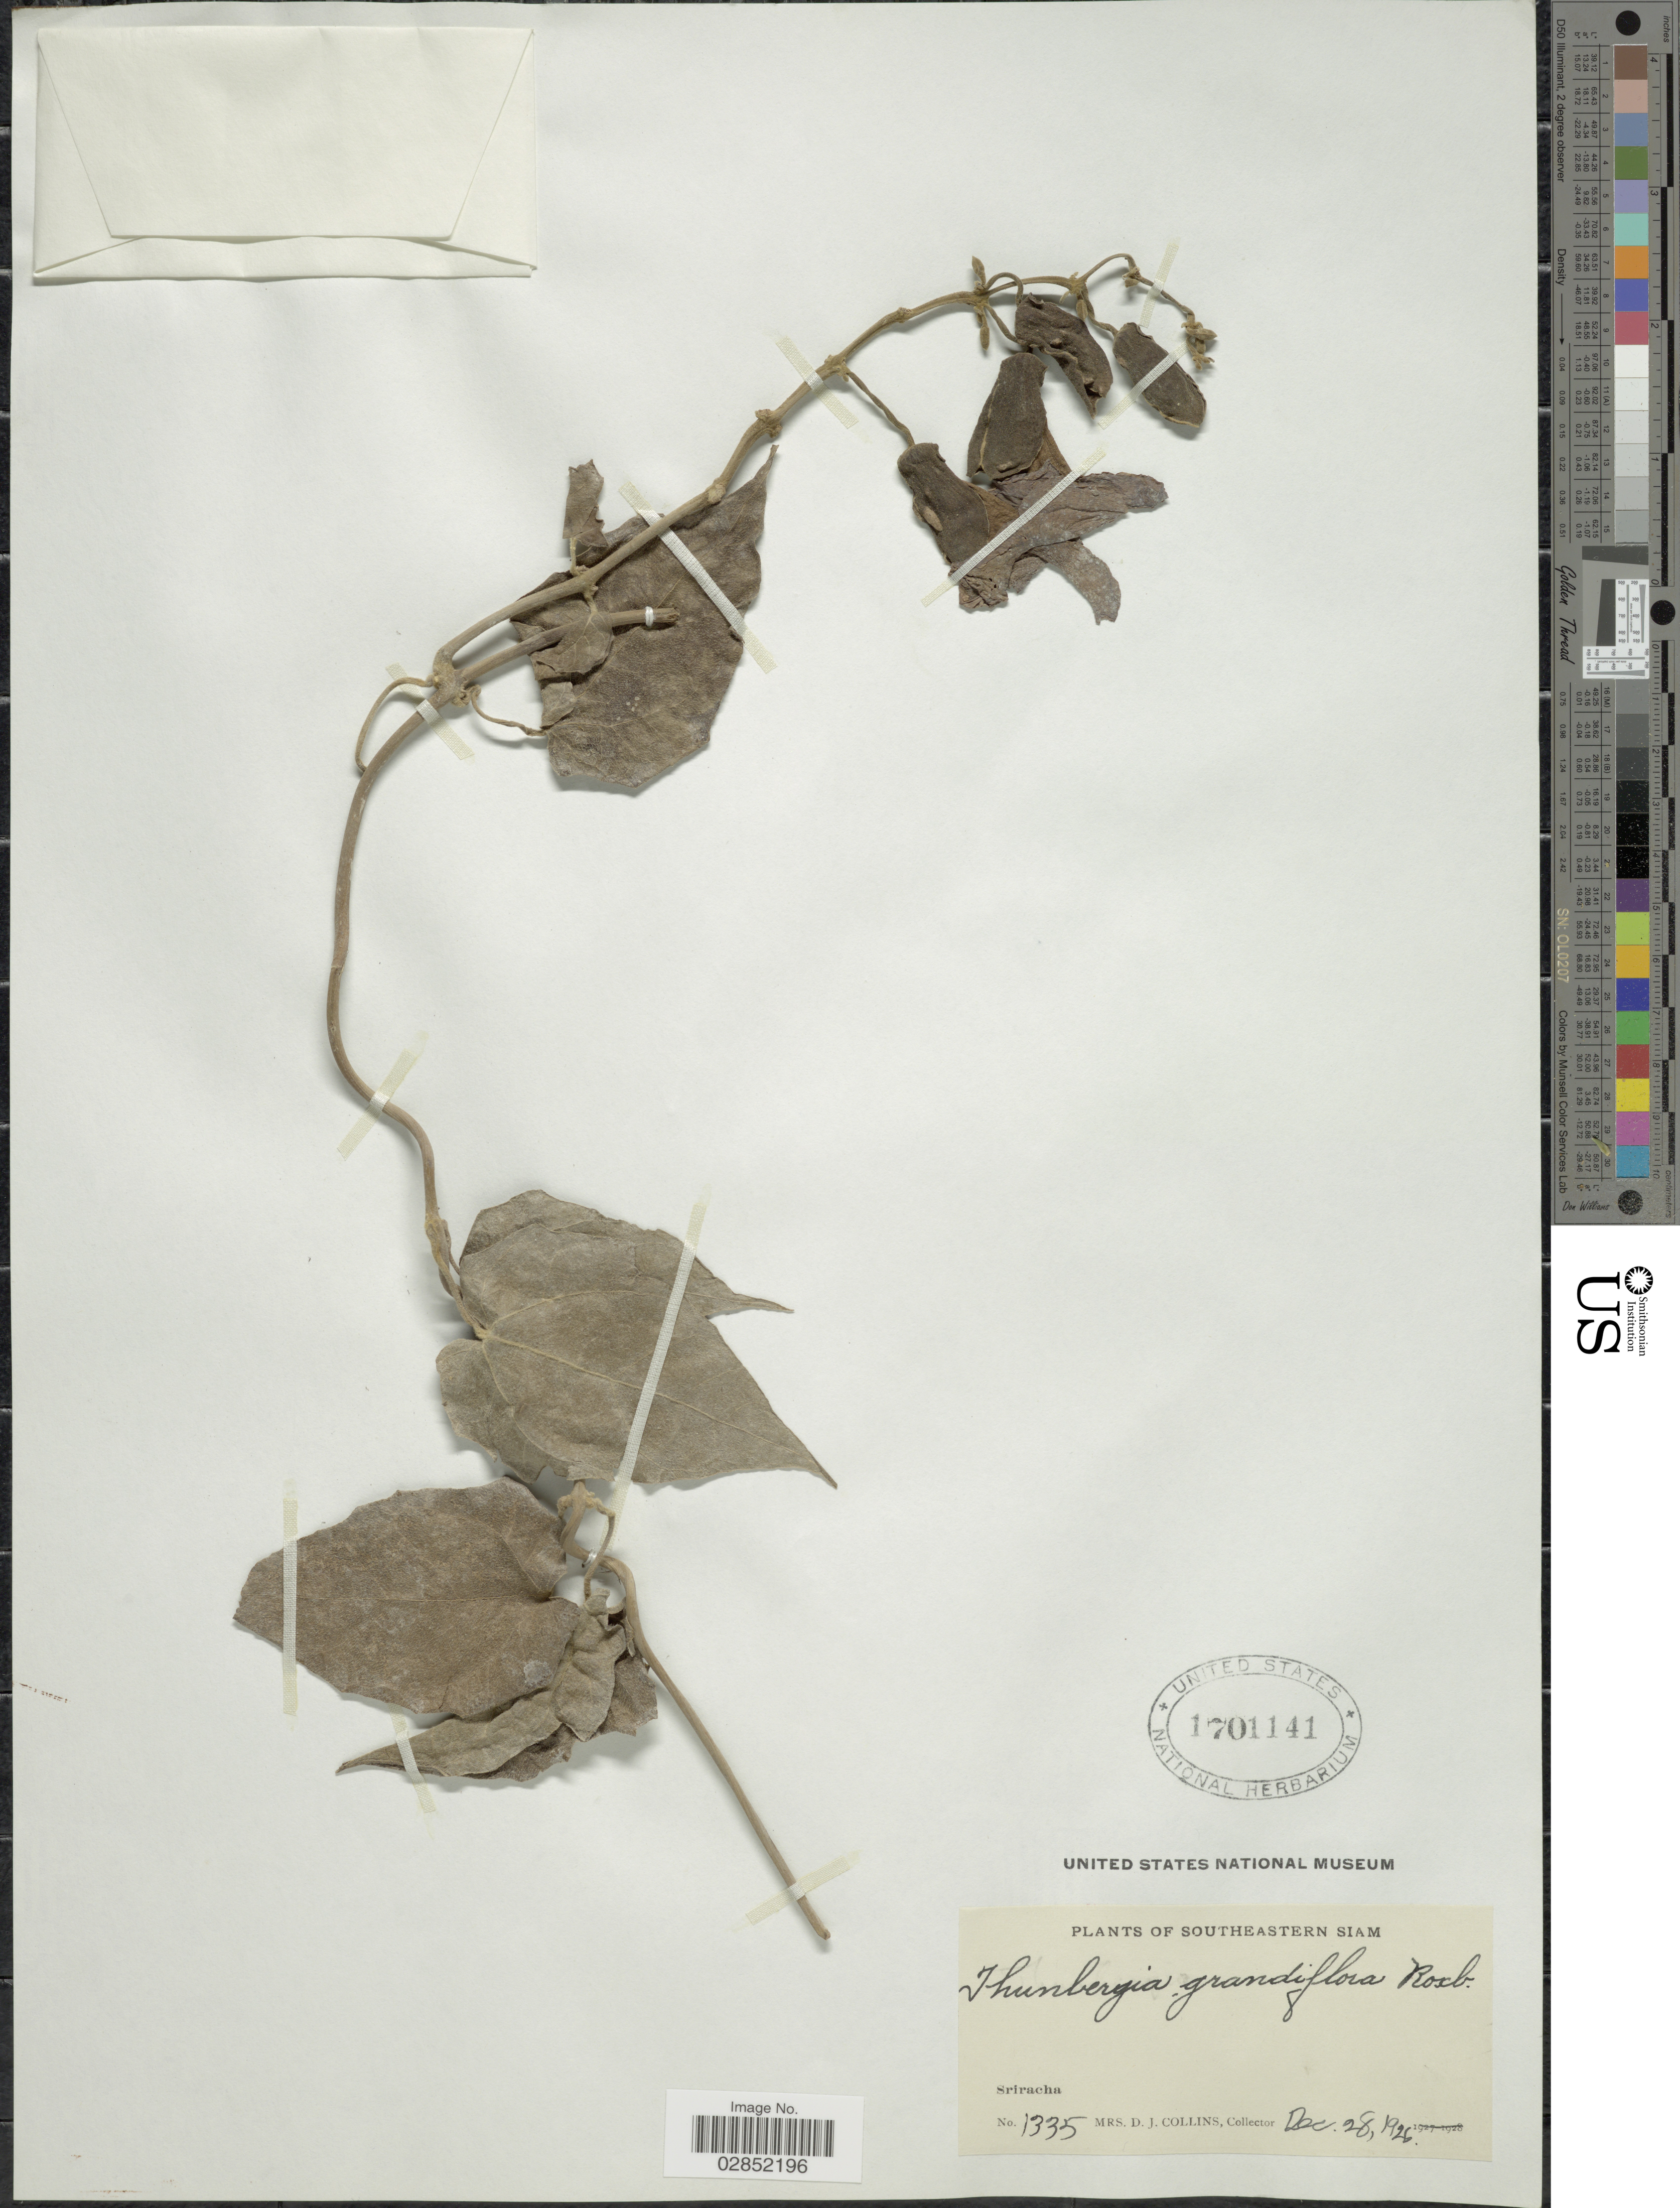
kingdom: Plantae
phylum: Tracheophyta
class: Magnoliopsida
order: Lamiales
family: Acanthaceae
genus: Thunbergia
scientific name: Thunbergia grandiflora 'Alba'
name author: (Roxb. ex Rottler) Roxb.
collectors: Mrs. D. J. Collins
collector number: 1335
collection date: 1926-12-28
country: Thailand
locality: Southeastern Siam. Sriracha.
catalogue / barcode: US 1701141